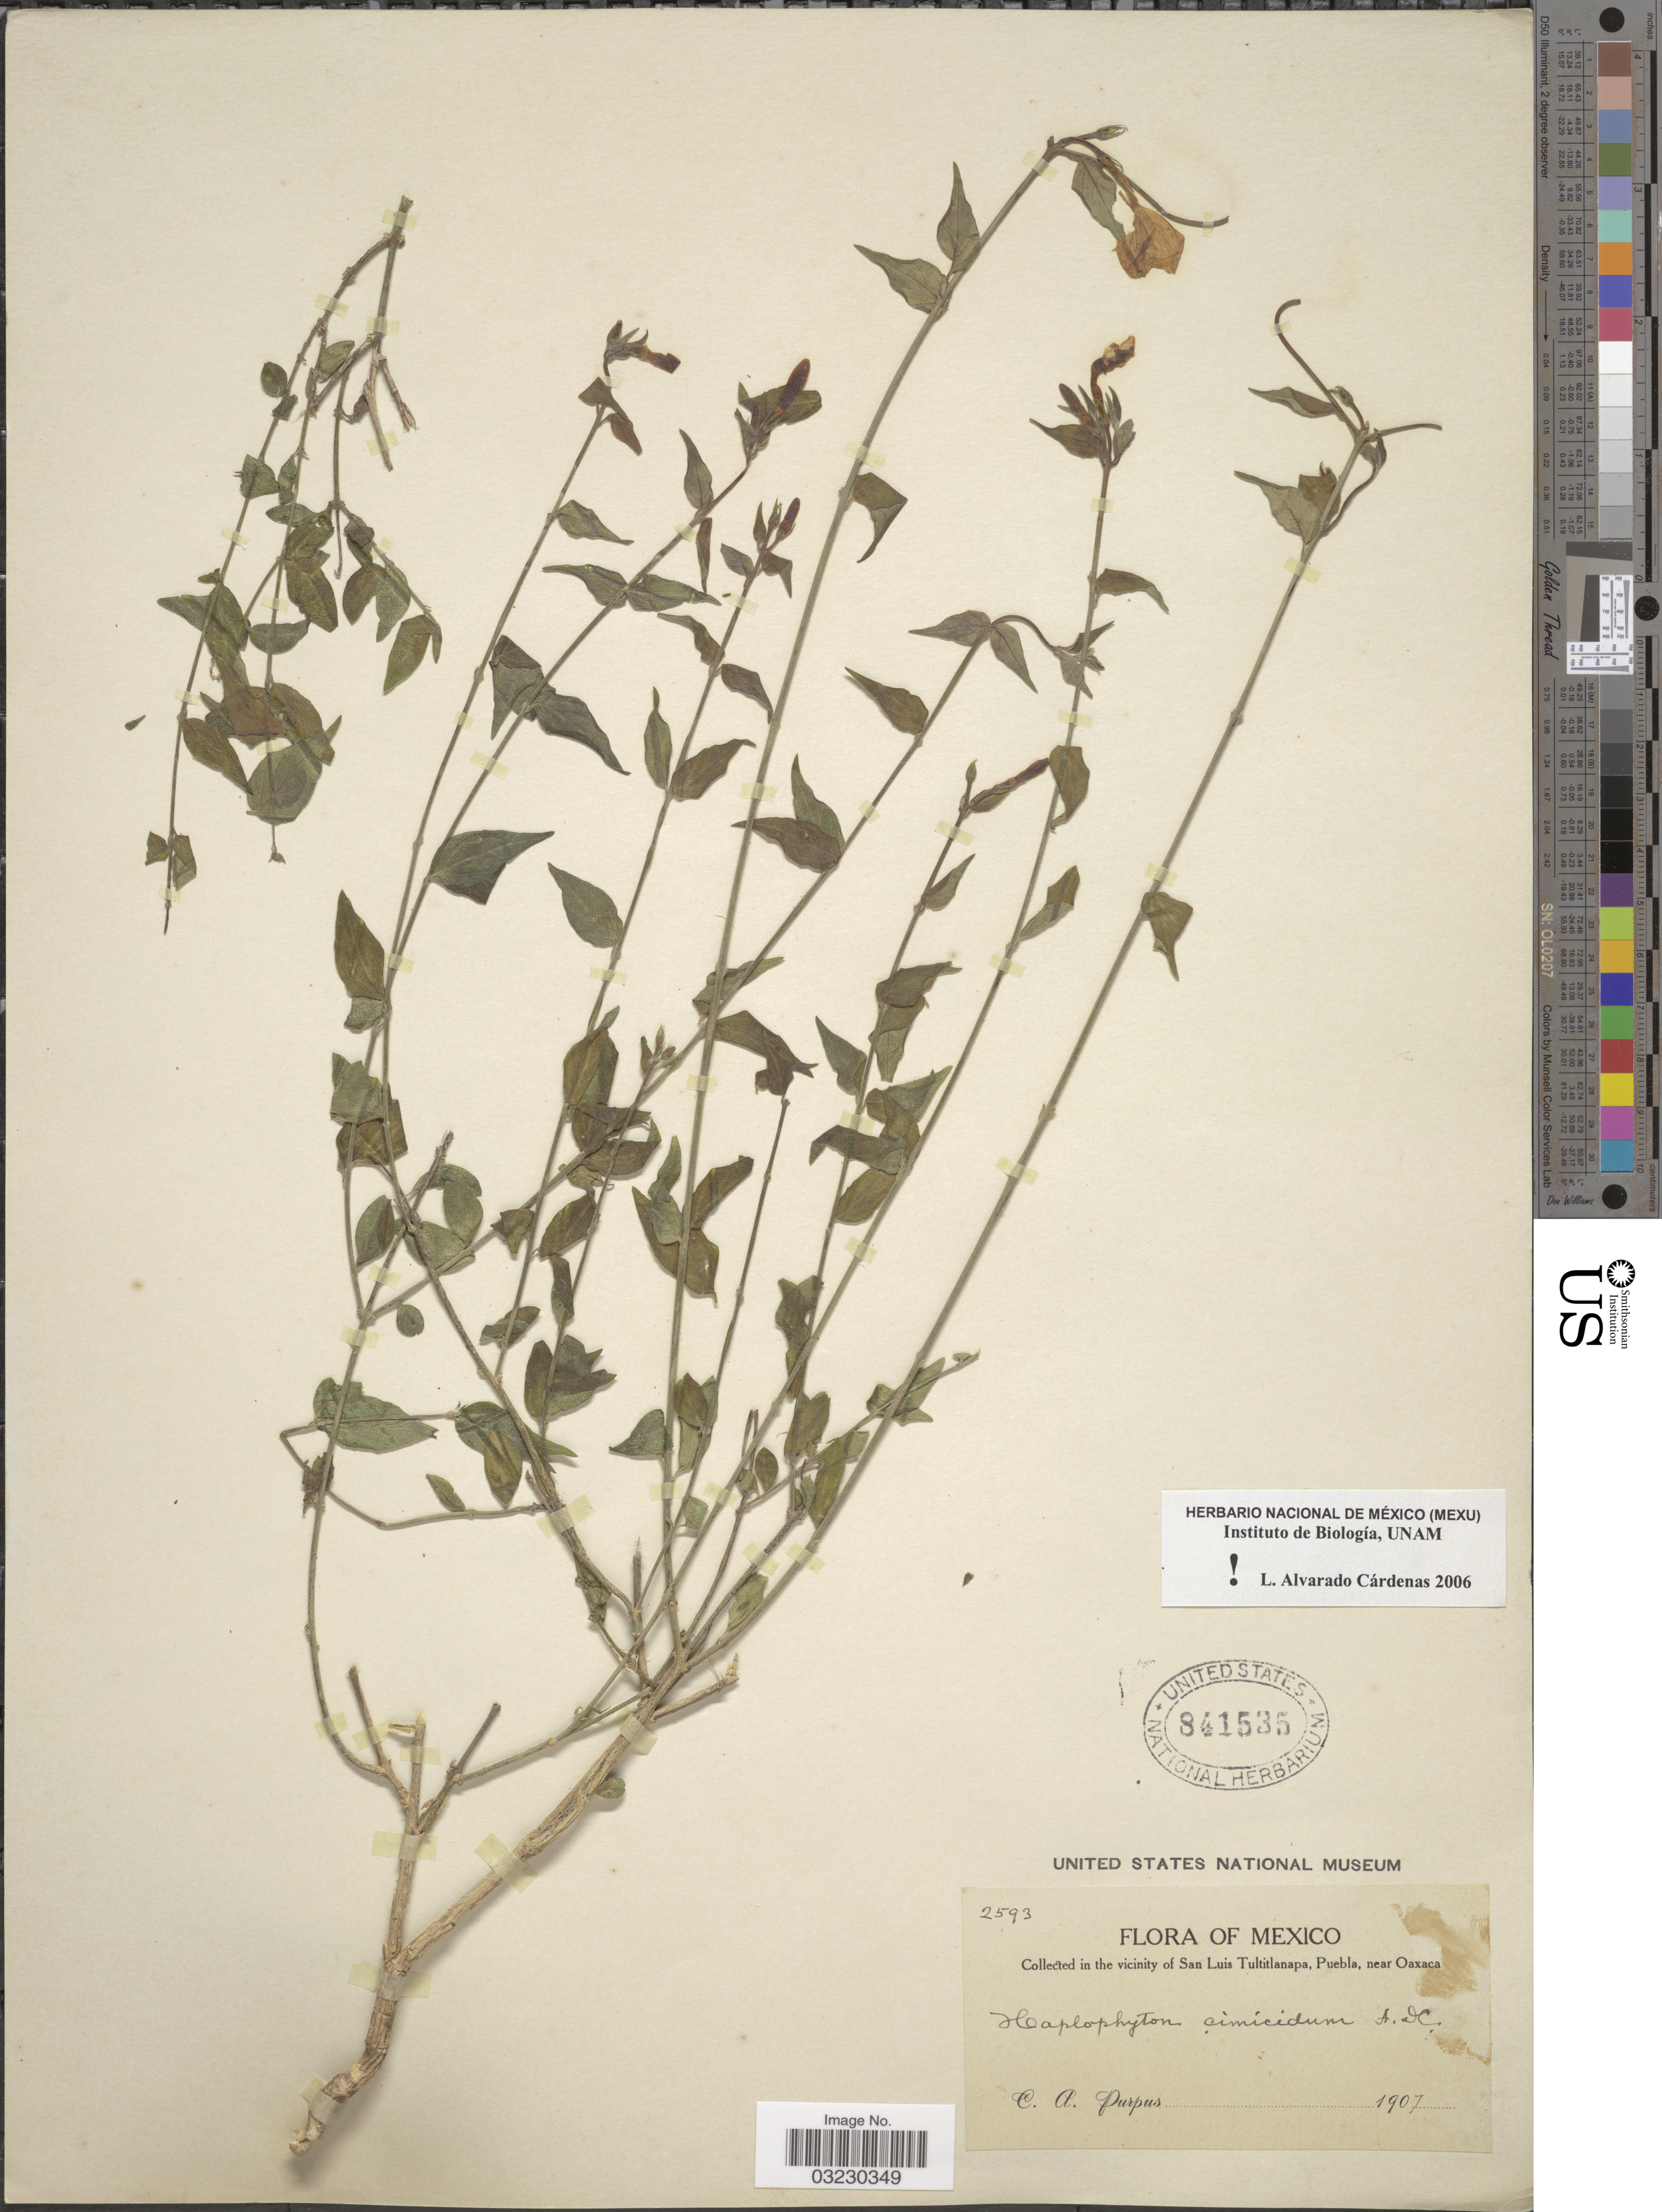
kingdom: Plantae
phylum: Tracheophyta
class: Magnoliopsida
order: Gentianales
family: Apocynaceae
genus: Haplophyton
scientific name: Haplophyton cimicidum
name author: A. DC.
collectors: C. A. Purpus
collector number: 2593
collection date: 1907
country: Mexico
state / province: Puebla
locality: In the vicinity of San Luis Tultitlanapa, Puebla, near Oaxaca.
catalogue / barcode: US 841535